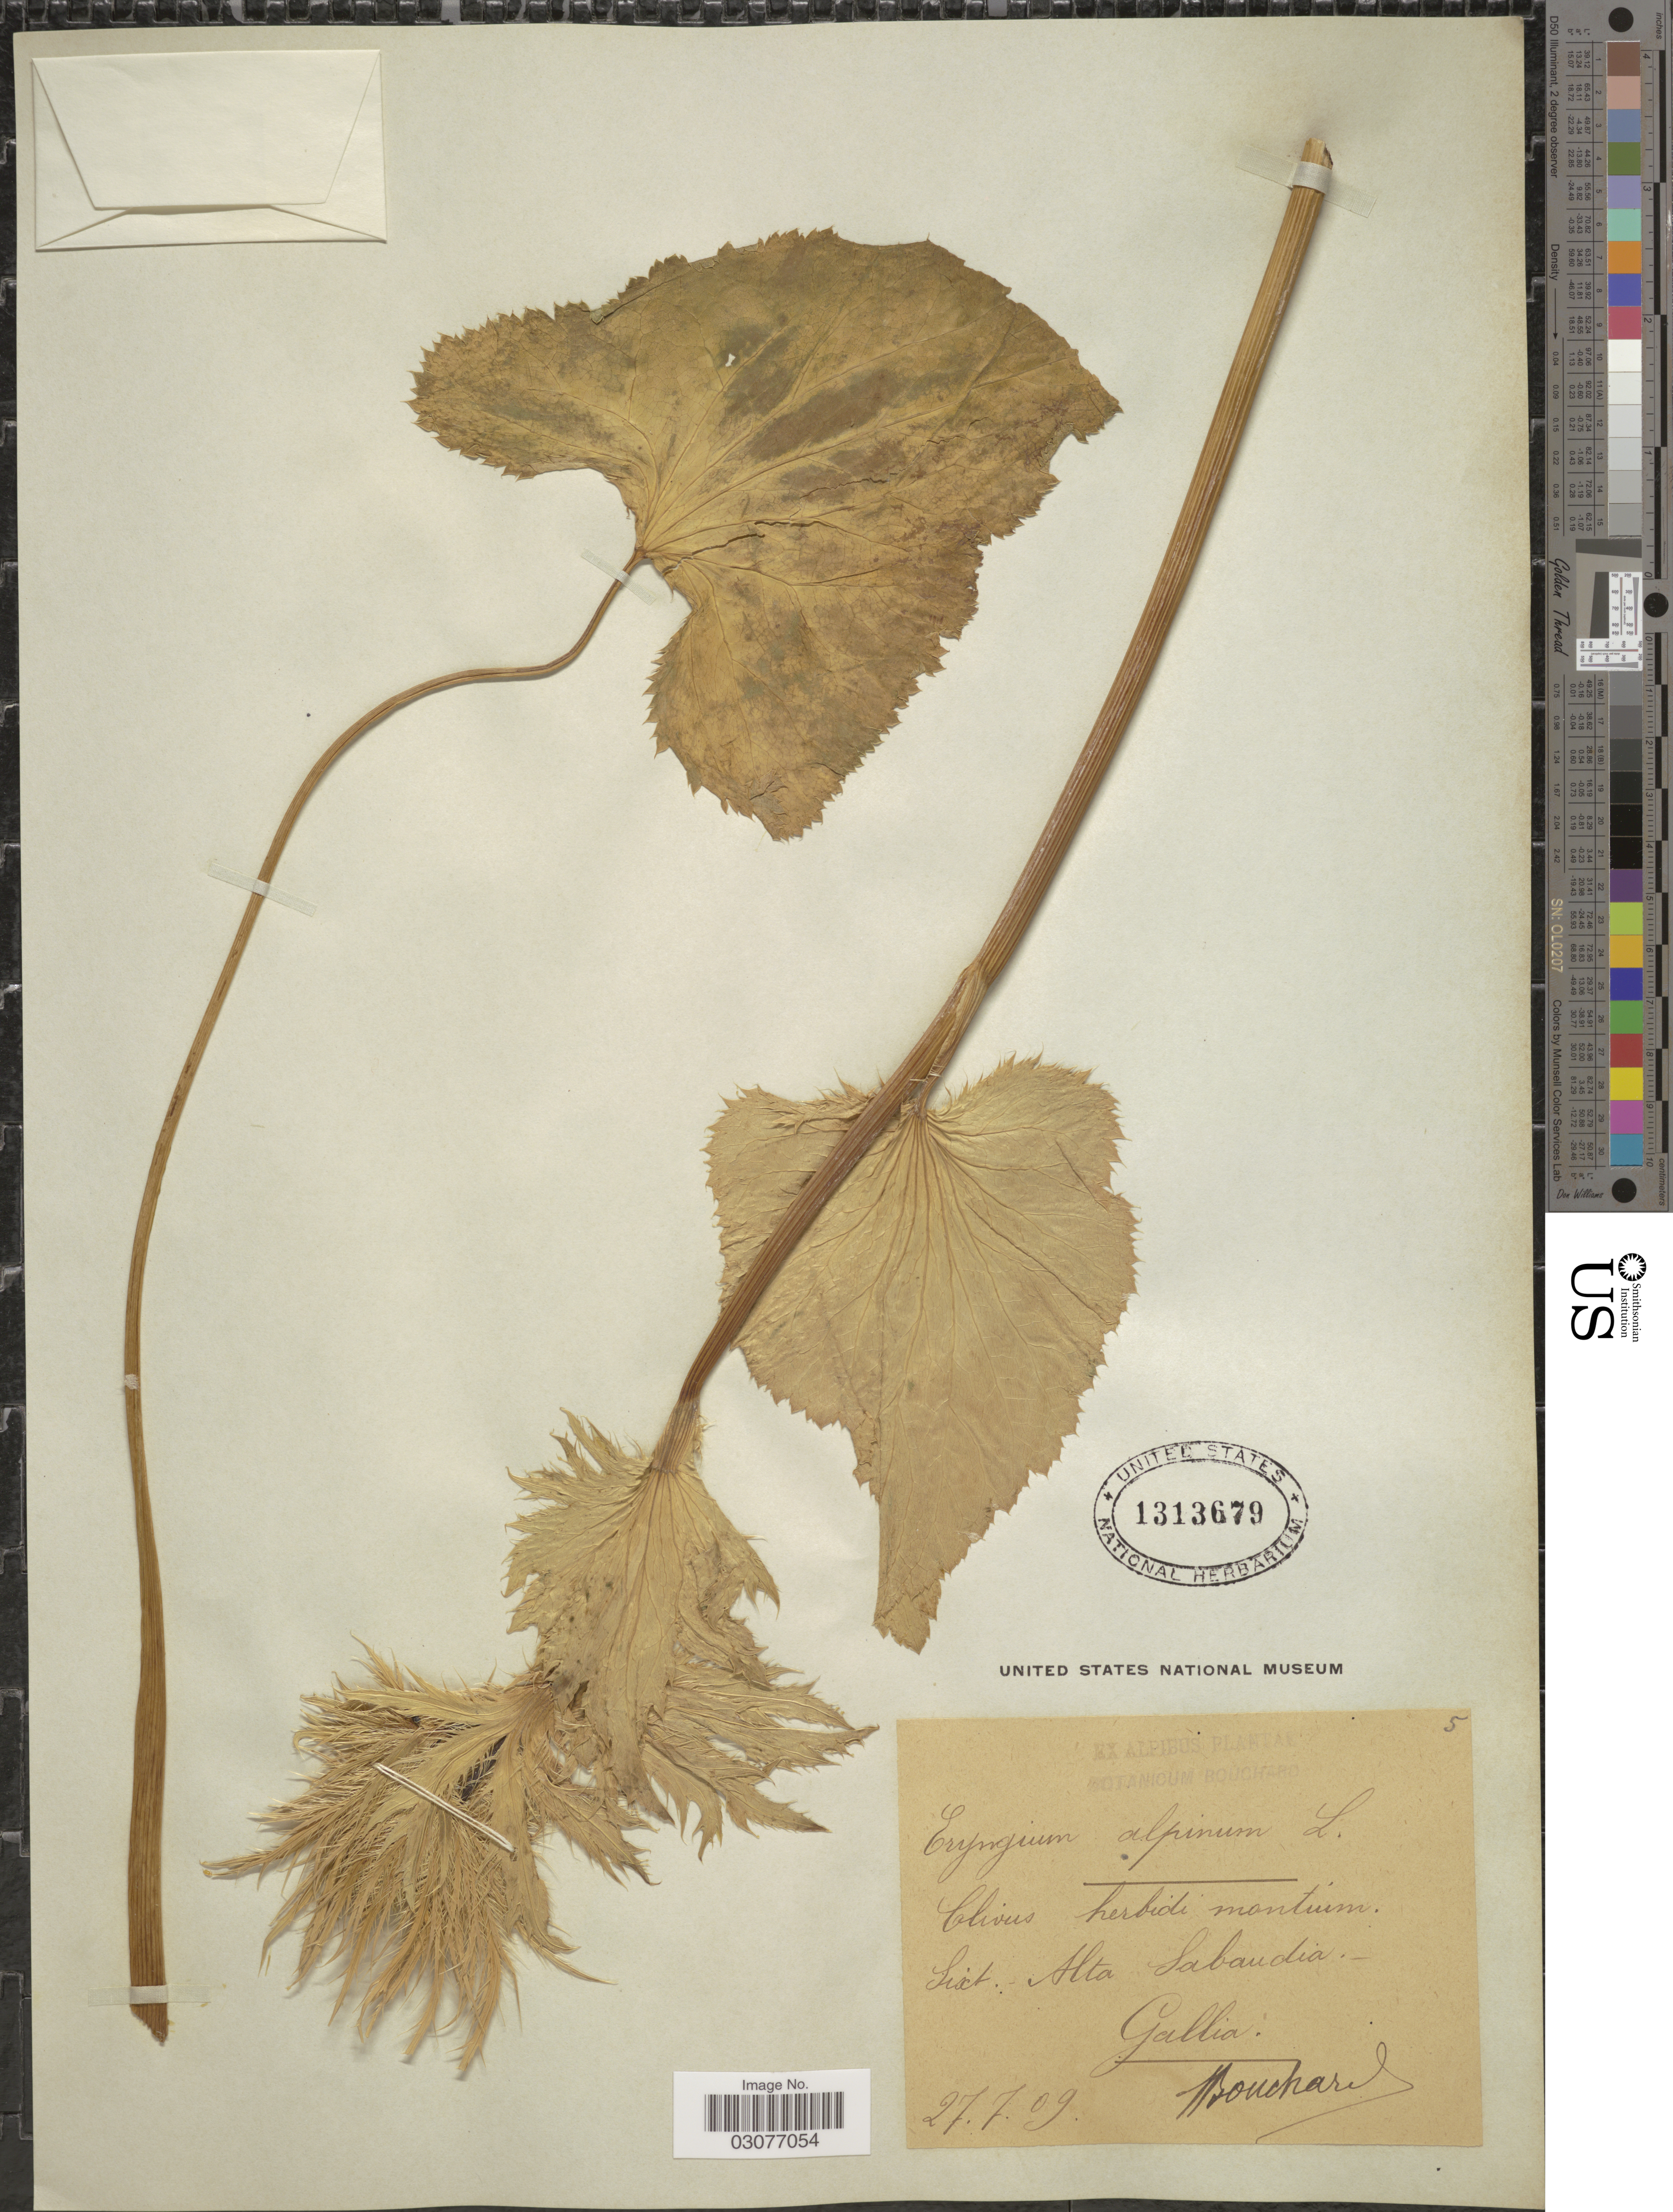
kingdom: Plantae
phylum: Tracheophyta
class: Magnoliopsida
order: Apiales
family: Apiaceae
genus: Eryngium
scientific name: Eryngium alpinum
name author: L.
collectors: -. Bouchard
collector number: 5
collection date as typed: Transcribed d/m/y: 27/7/9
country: France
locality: Sixt-Alta Sabaudia. Gallia.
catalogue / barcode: US 1313679